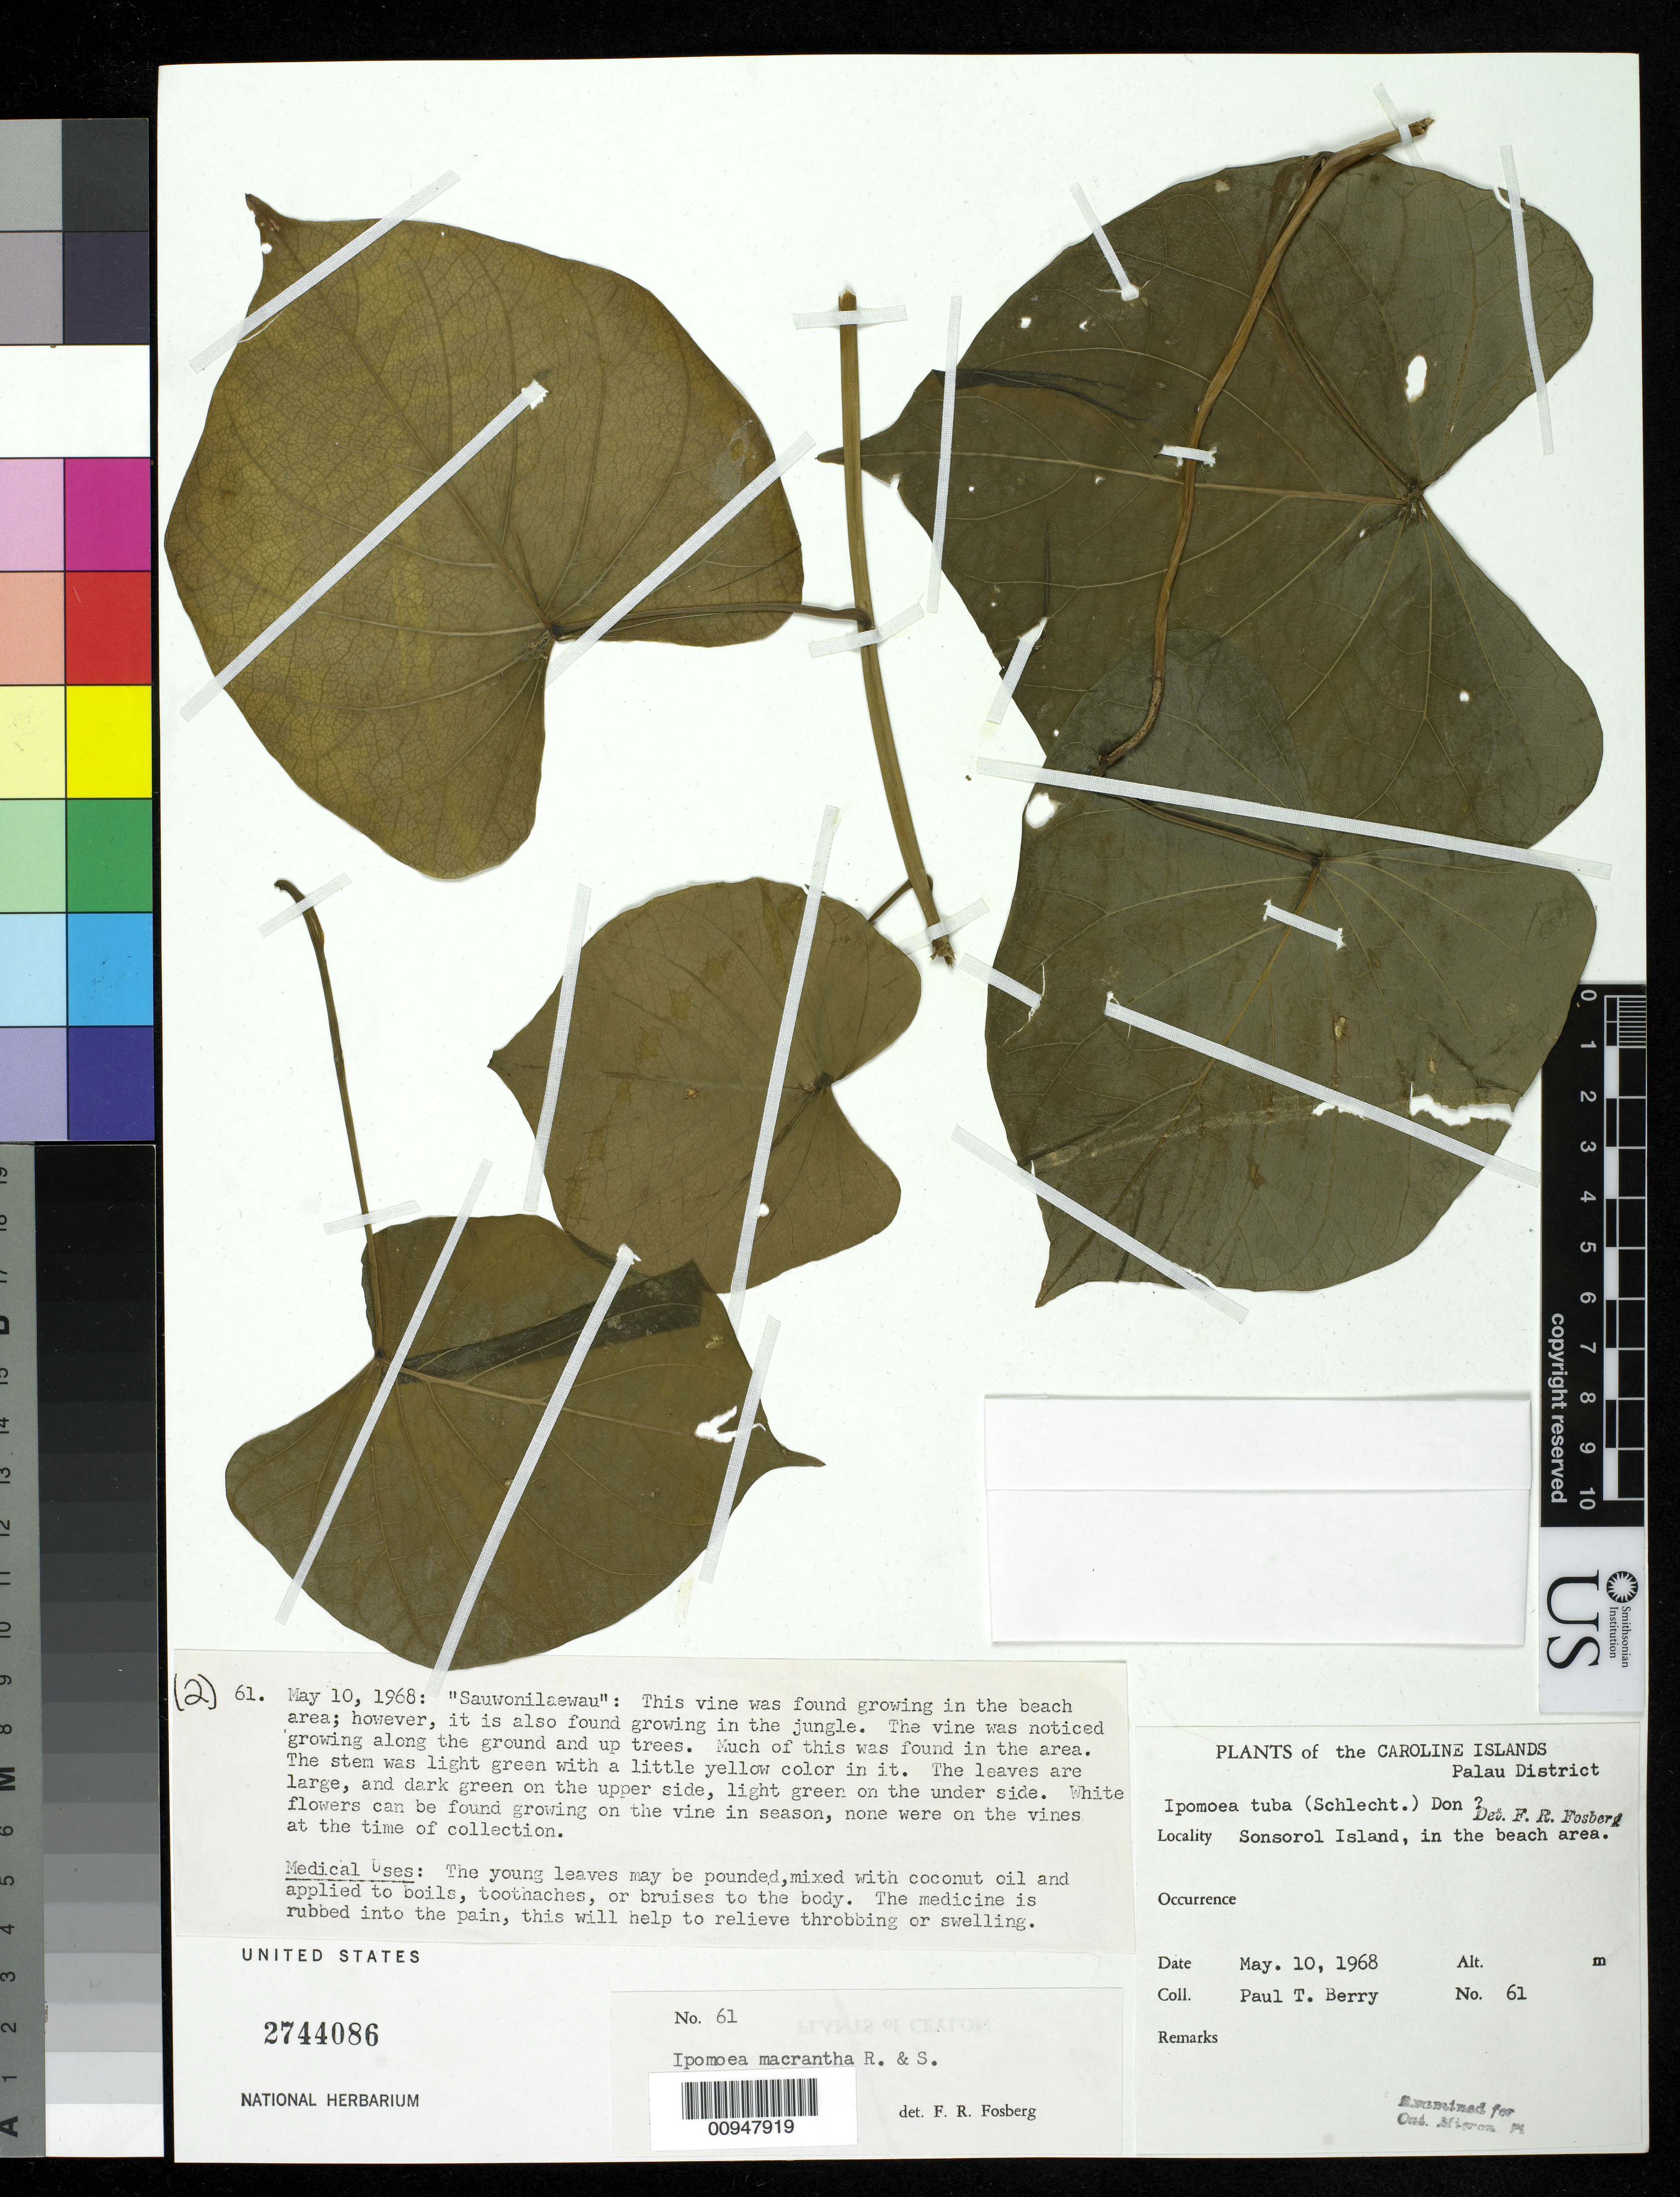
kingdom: Plantae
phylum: Tracheophyta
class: Magnoliopsida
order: Solanales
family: Convolvulaceae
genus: Ipomoea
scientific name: Ipomoea violacea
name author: L.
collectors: P. T. Berry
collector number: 61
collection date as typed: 10 May 1968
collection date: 1968-05-10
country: Palau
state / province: Sonsorol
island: Sonsorol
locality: In the beach area & in the jungle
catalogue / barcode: US 2744086